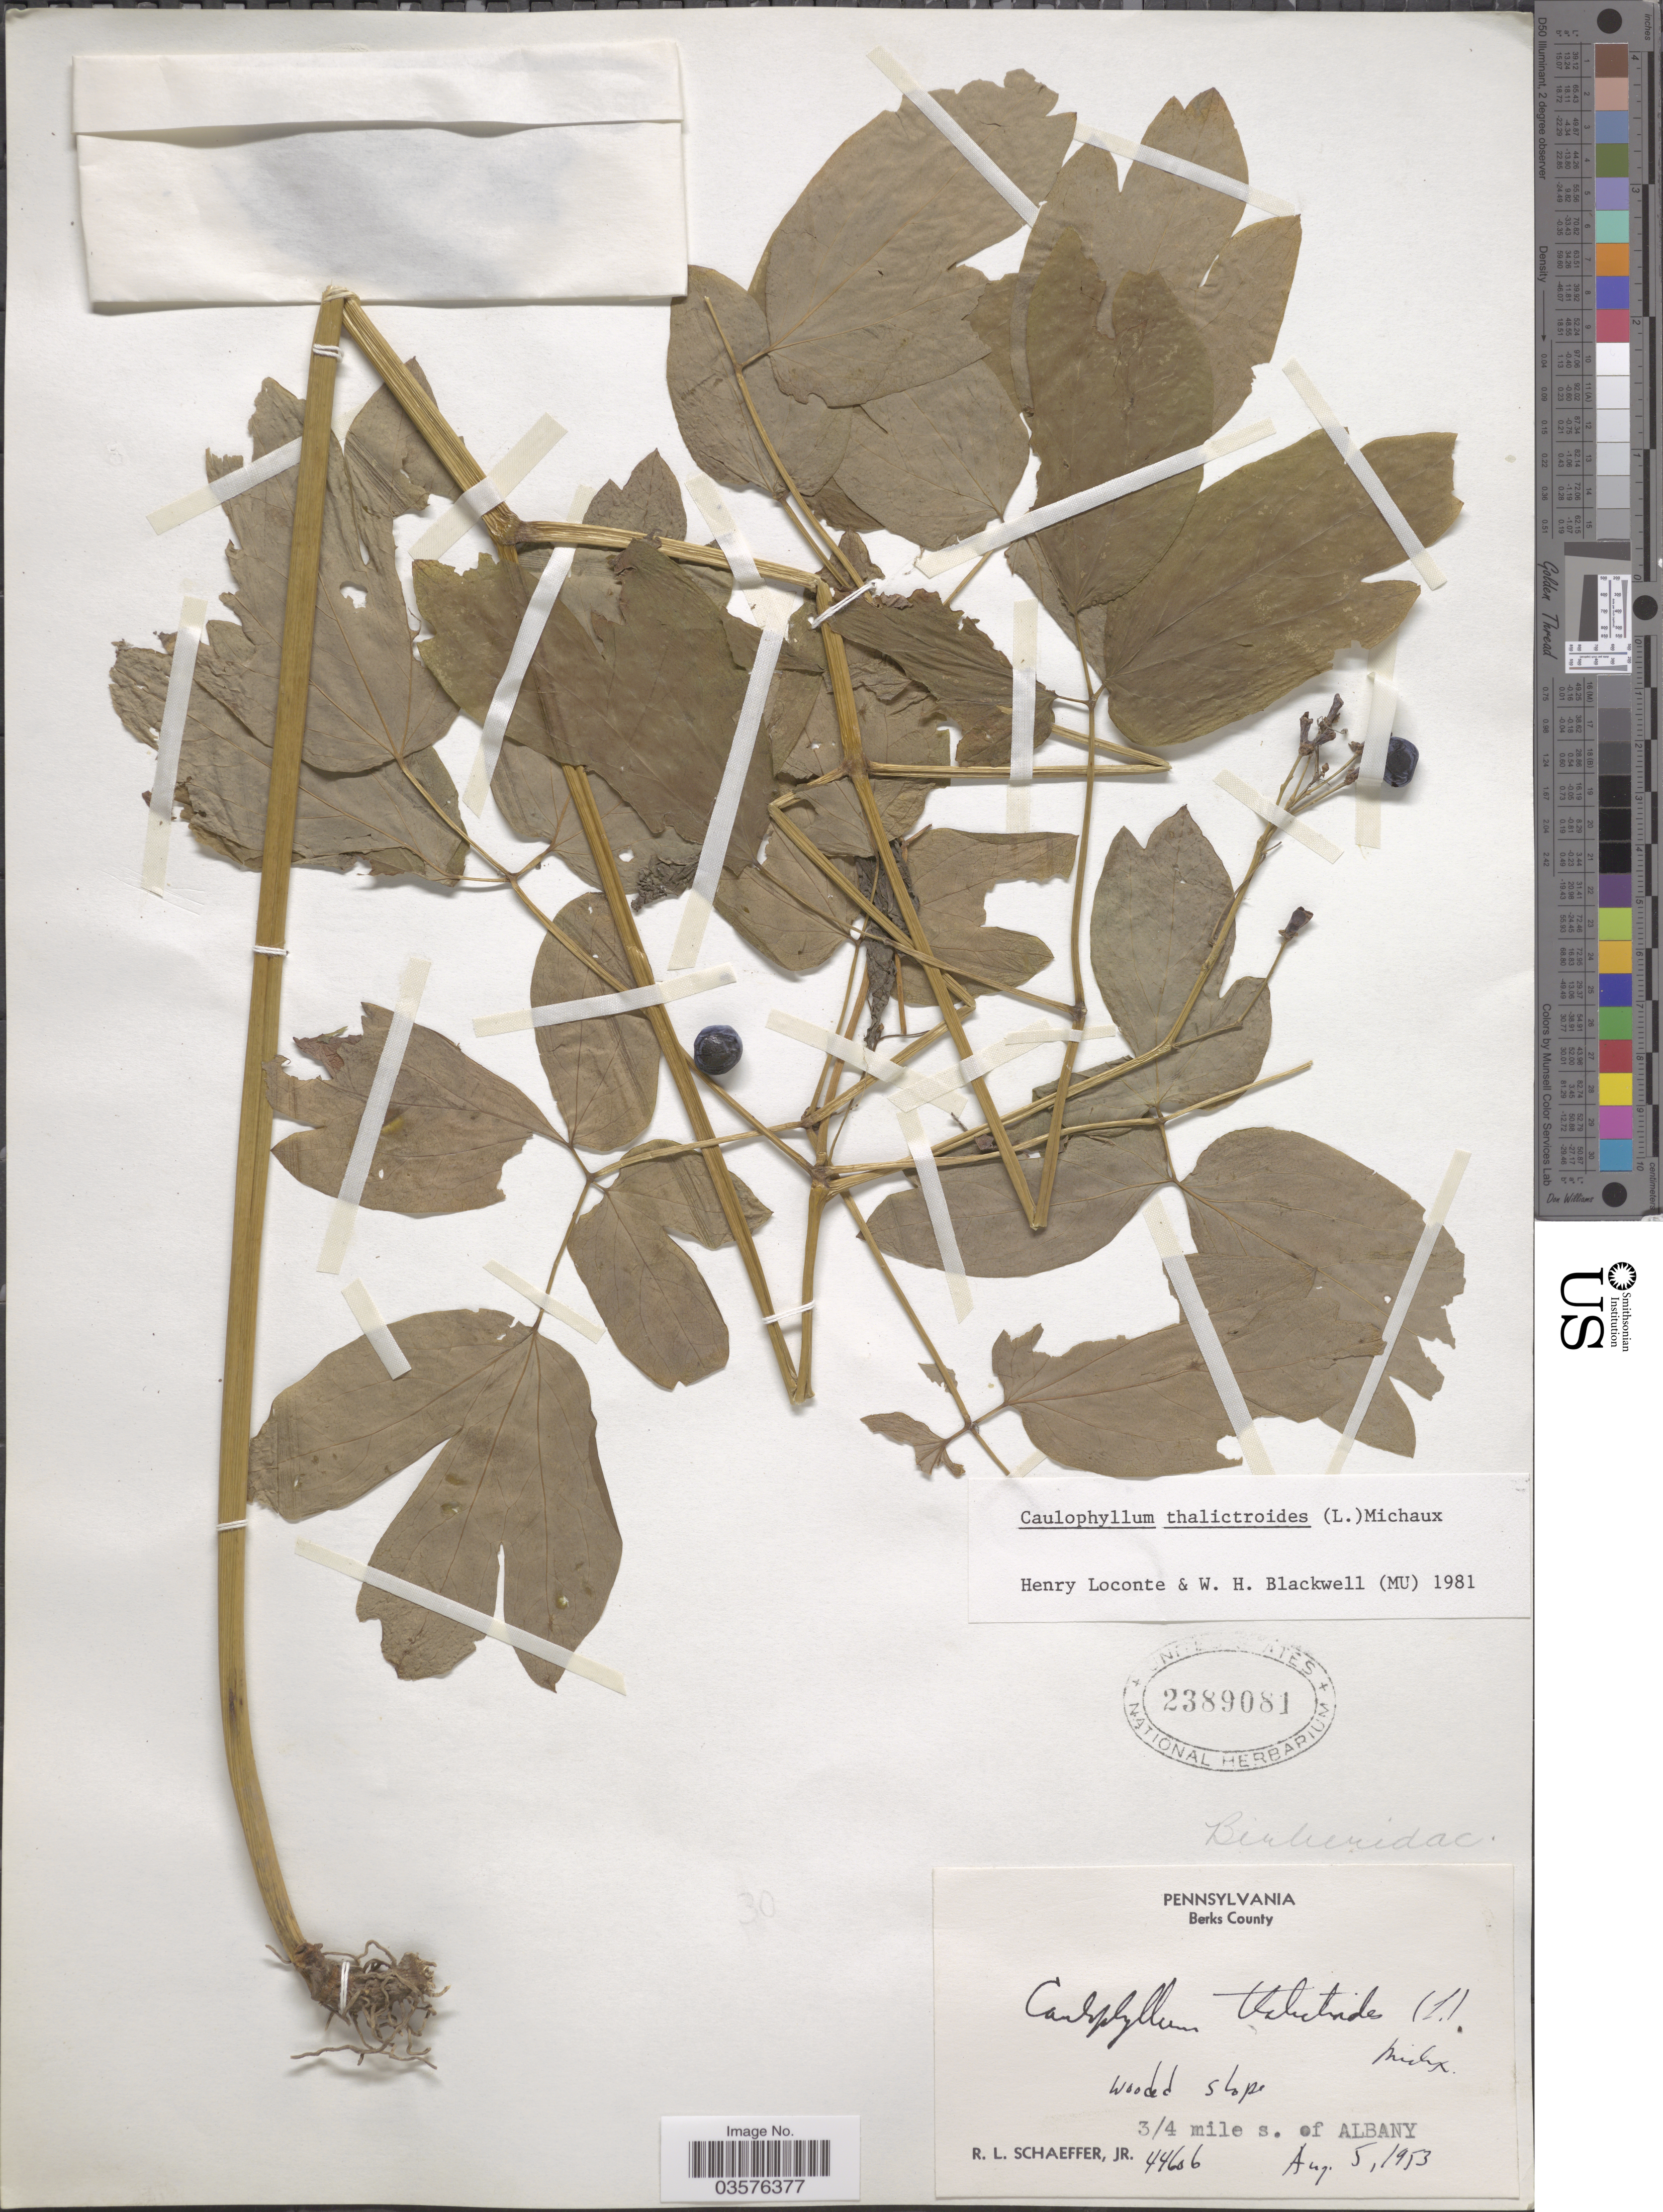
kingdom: Plantae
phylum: Tracheophyta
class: Magnoliopsida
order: Ranunculales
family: Berberidaceae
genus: Caulophyllum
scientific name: Caulophyllum thalictroides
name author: (L.) Michx.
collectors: R. L. Schaeffer Jr.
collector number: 44606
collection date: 1953-08-05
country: United States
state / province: Pennsylvania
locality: Berks County. ¾ mile s. of Albany.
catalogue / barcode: US 2389081